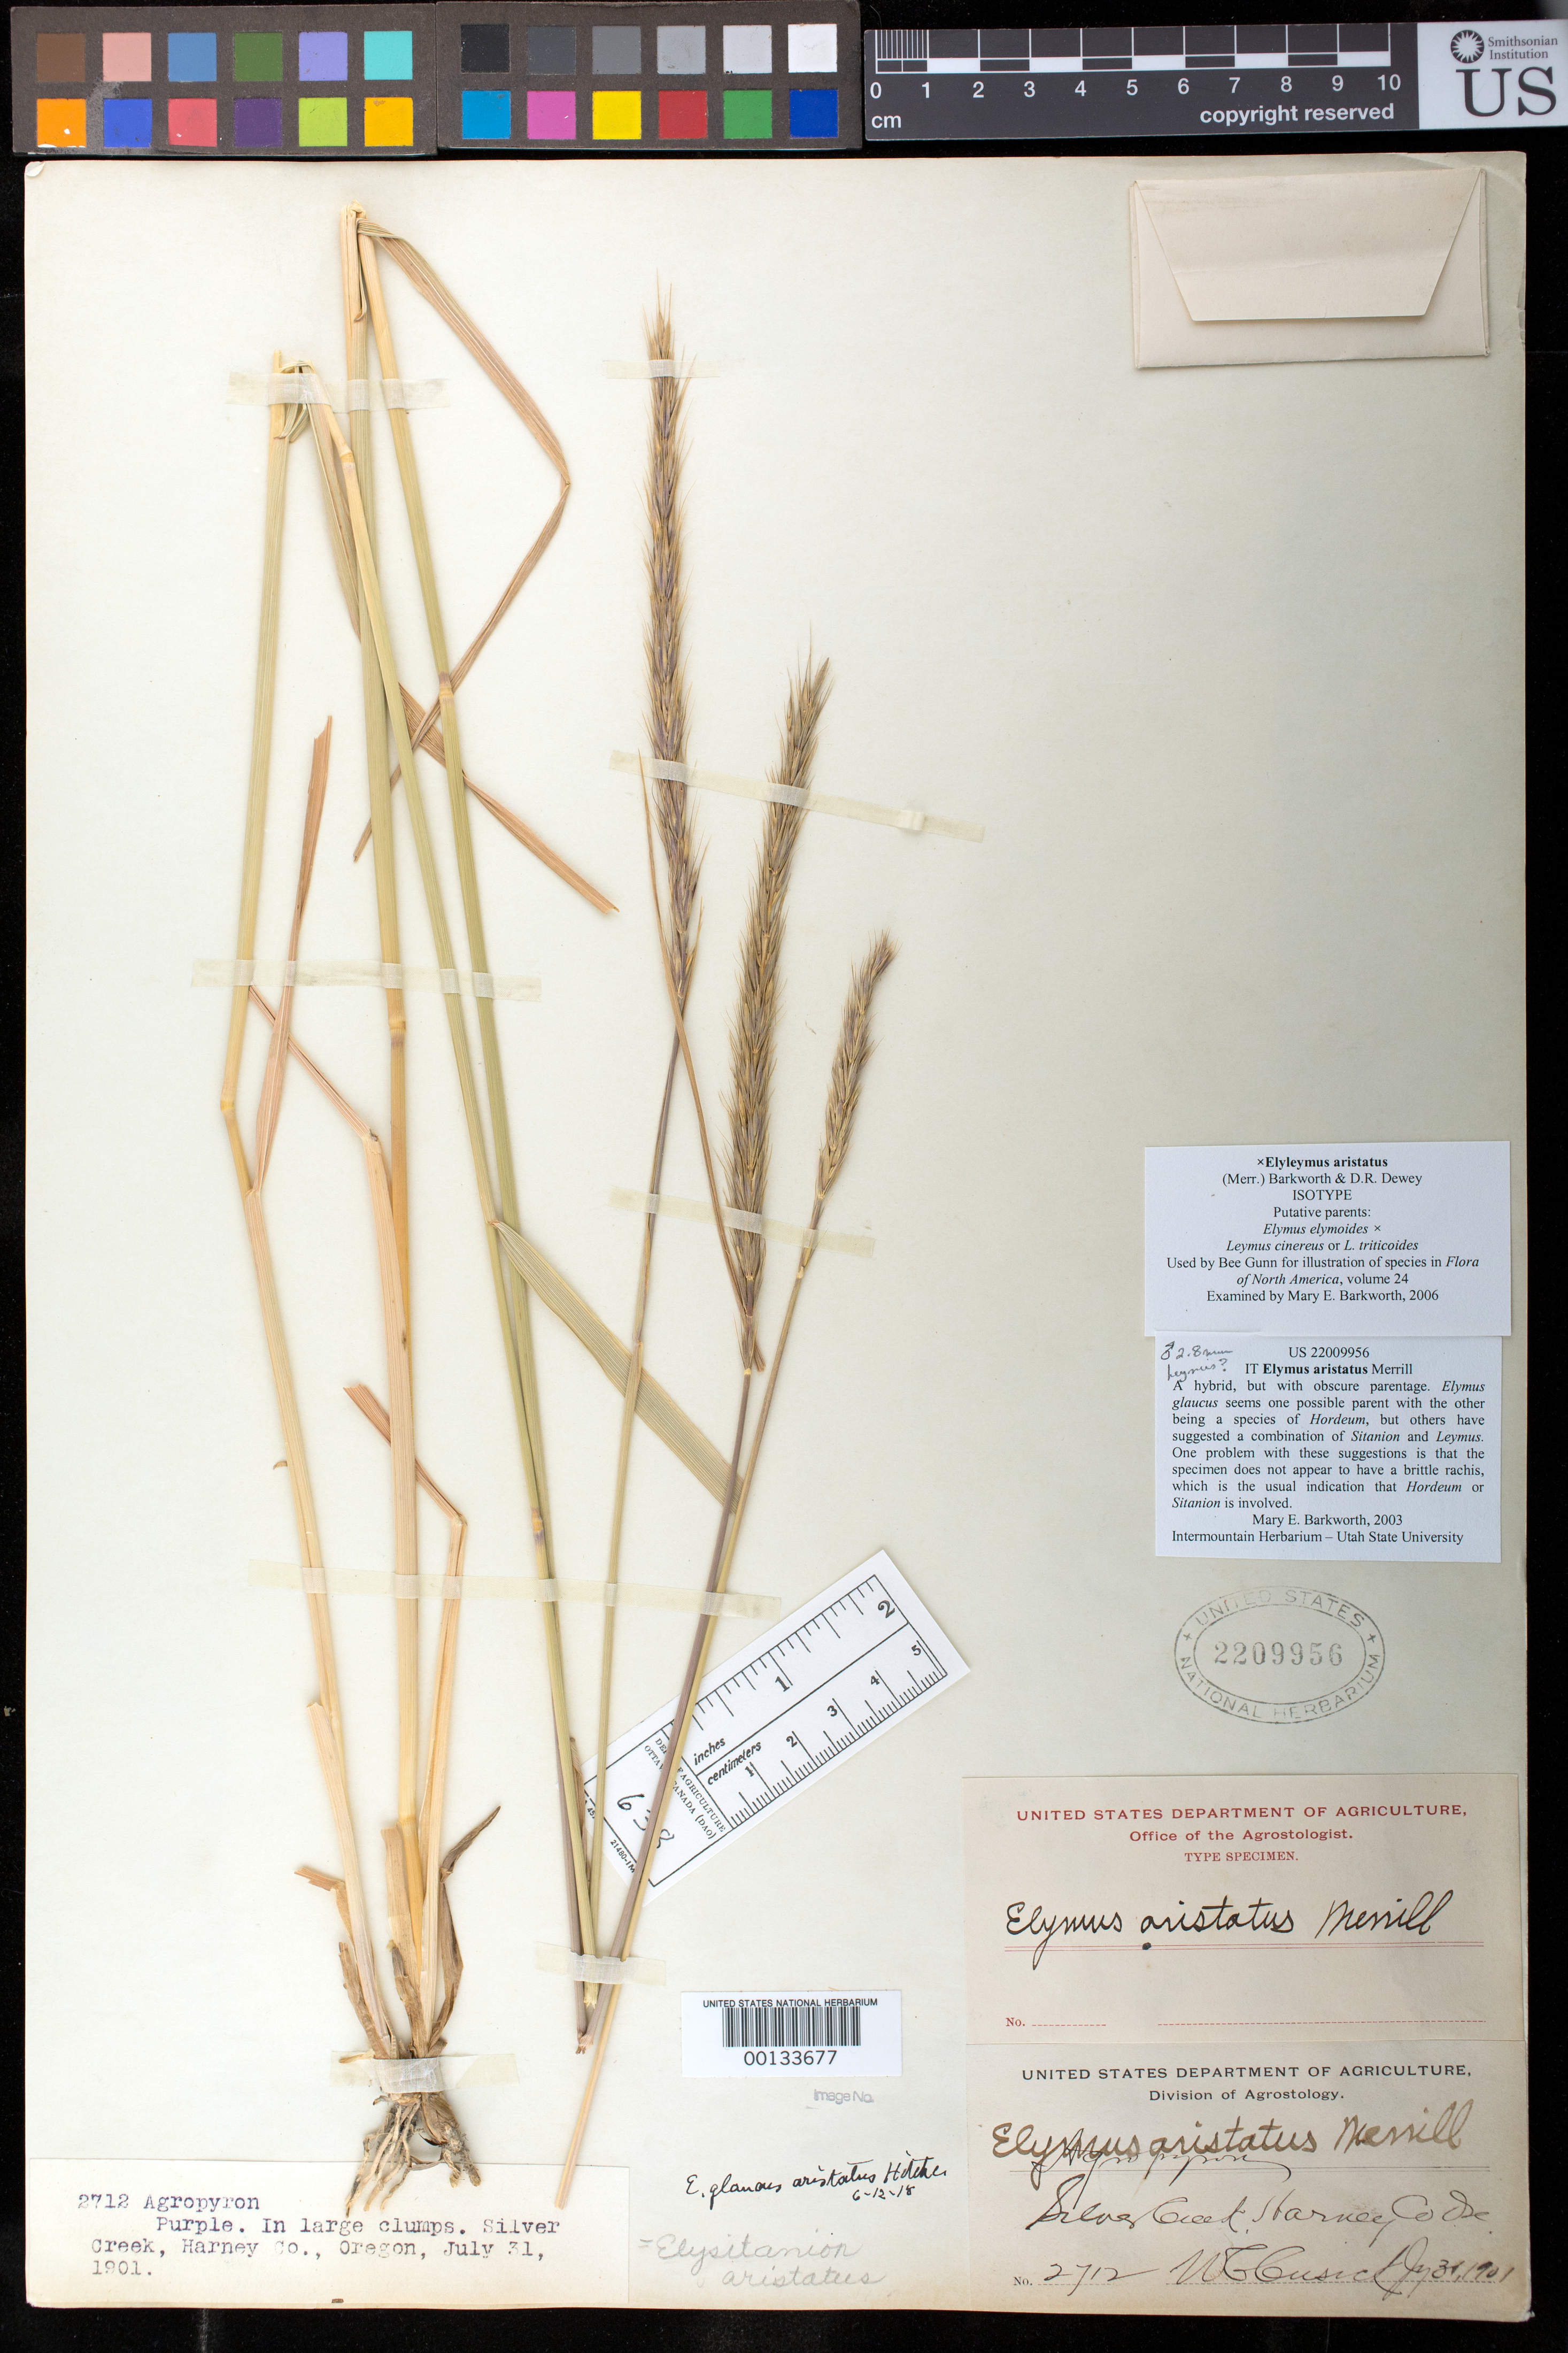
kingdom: Plantae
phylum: Tracheophyta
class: Liliopsida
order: Poales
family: Poaceae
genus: Elymus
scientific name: Elymus aristatus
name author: Merr.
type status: Type Collection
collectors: W. C. Cusick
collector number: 2712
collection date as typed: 31 Jul 1901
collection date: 1901-07-31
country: United States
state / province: Oregon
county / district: Harney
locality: Silver Creek.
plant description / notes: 2 US duplicates are recorded as "isotypes" (and annotated as such by M. Barkworth, 2003) but protologue cites "type specimen" without indicating where type deposited. One of the US sheets (USNH 2209956) may be the holotype?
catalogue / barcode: US 2209956